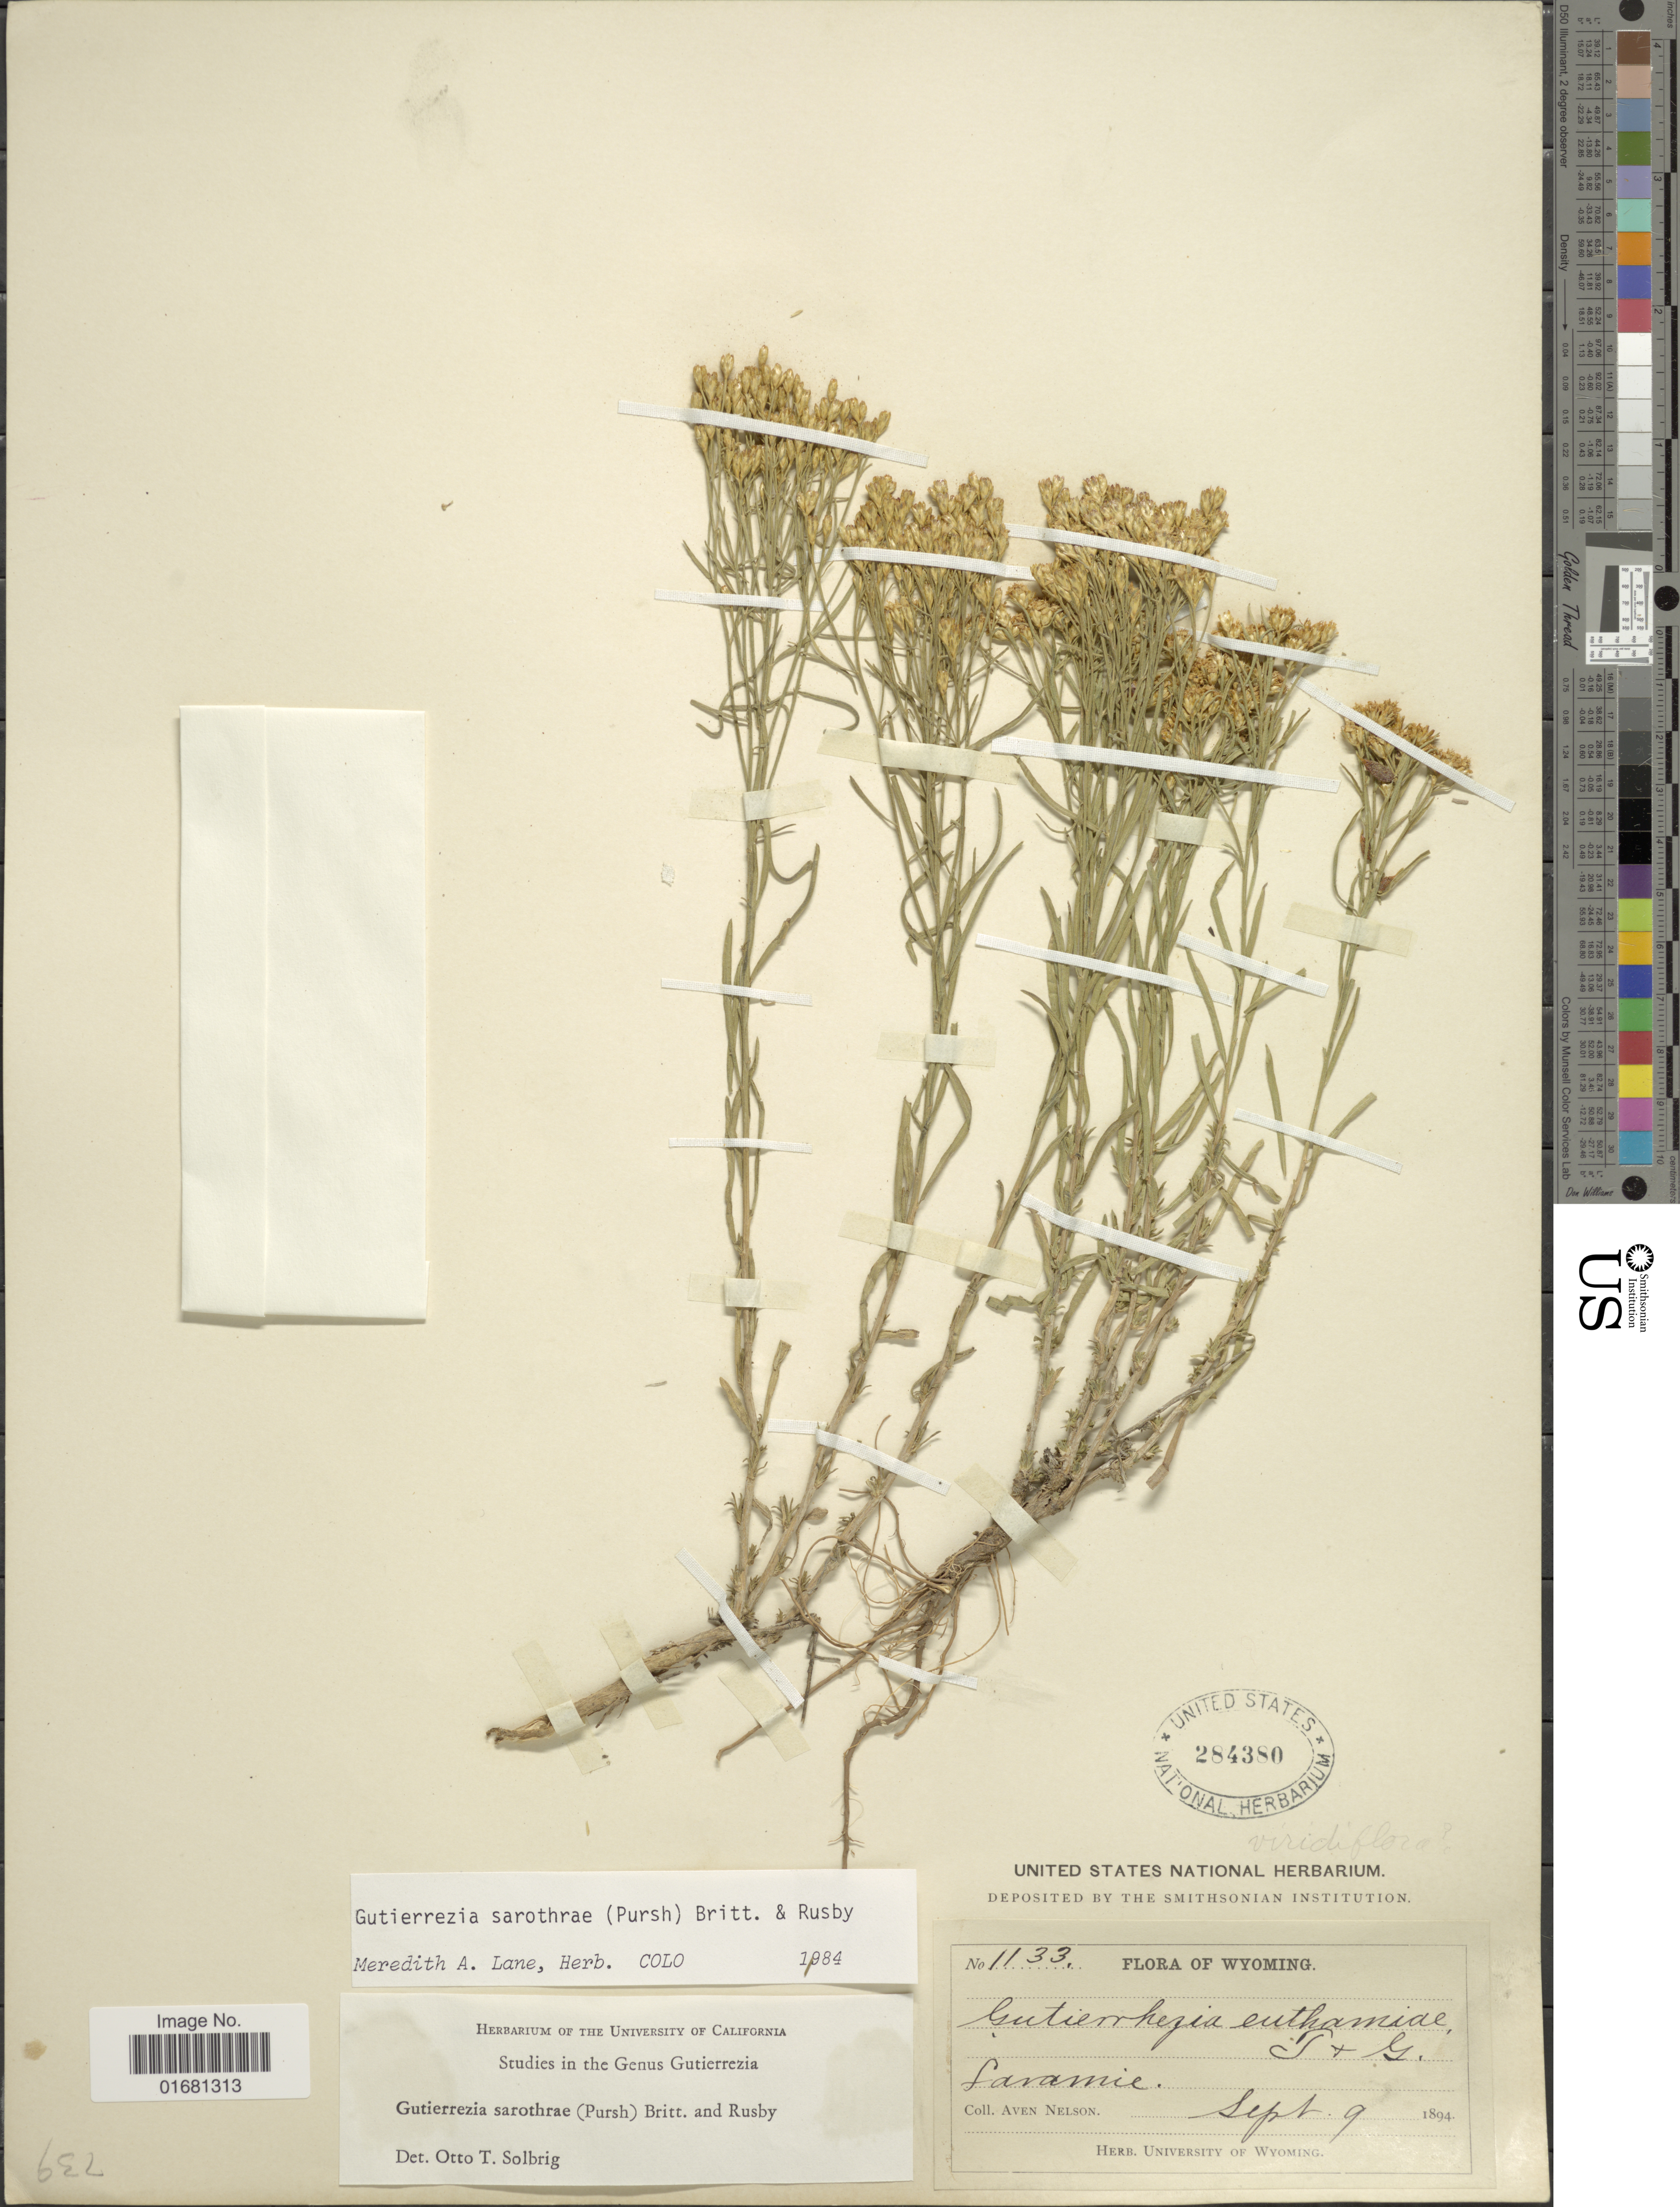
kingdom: Plantae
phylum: Tracheophyta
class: Magnoliopsida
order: Asterales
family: Asteraceae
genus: Gutierrezia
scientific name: Gutierrezia sarothrae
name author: (Pursh) Britton & Rusby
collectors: A. Nelson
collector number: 1133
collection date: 1894-09-09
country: United States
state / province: Wyoming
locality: Laramie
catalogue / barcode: US 284380